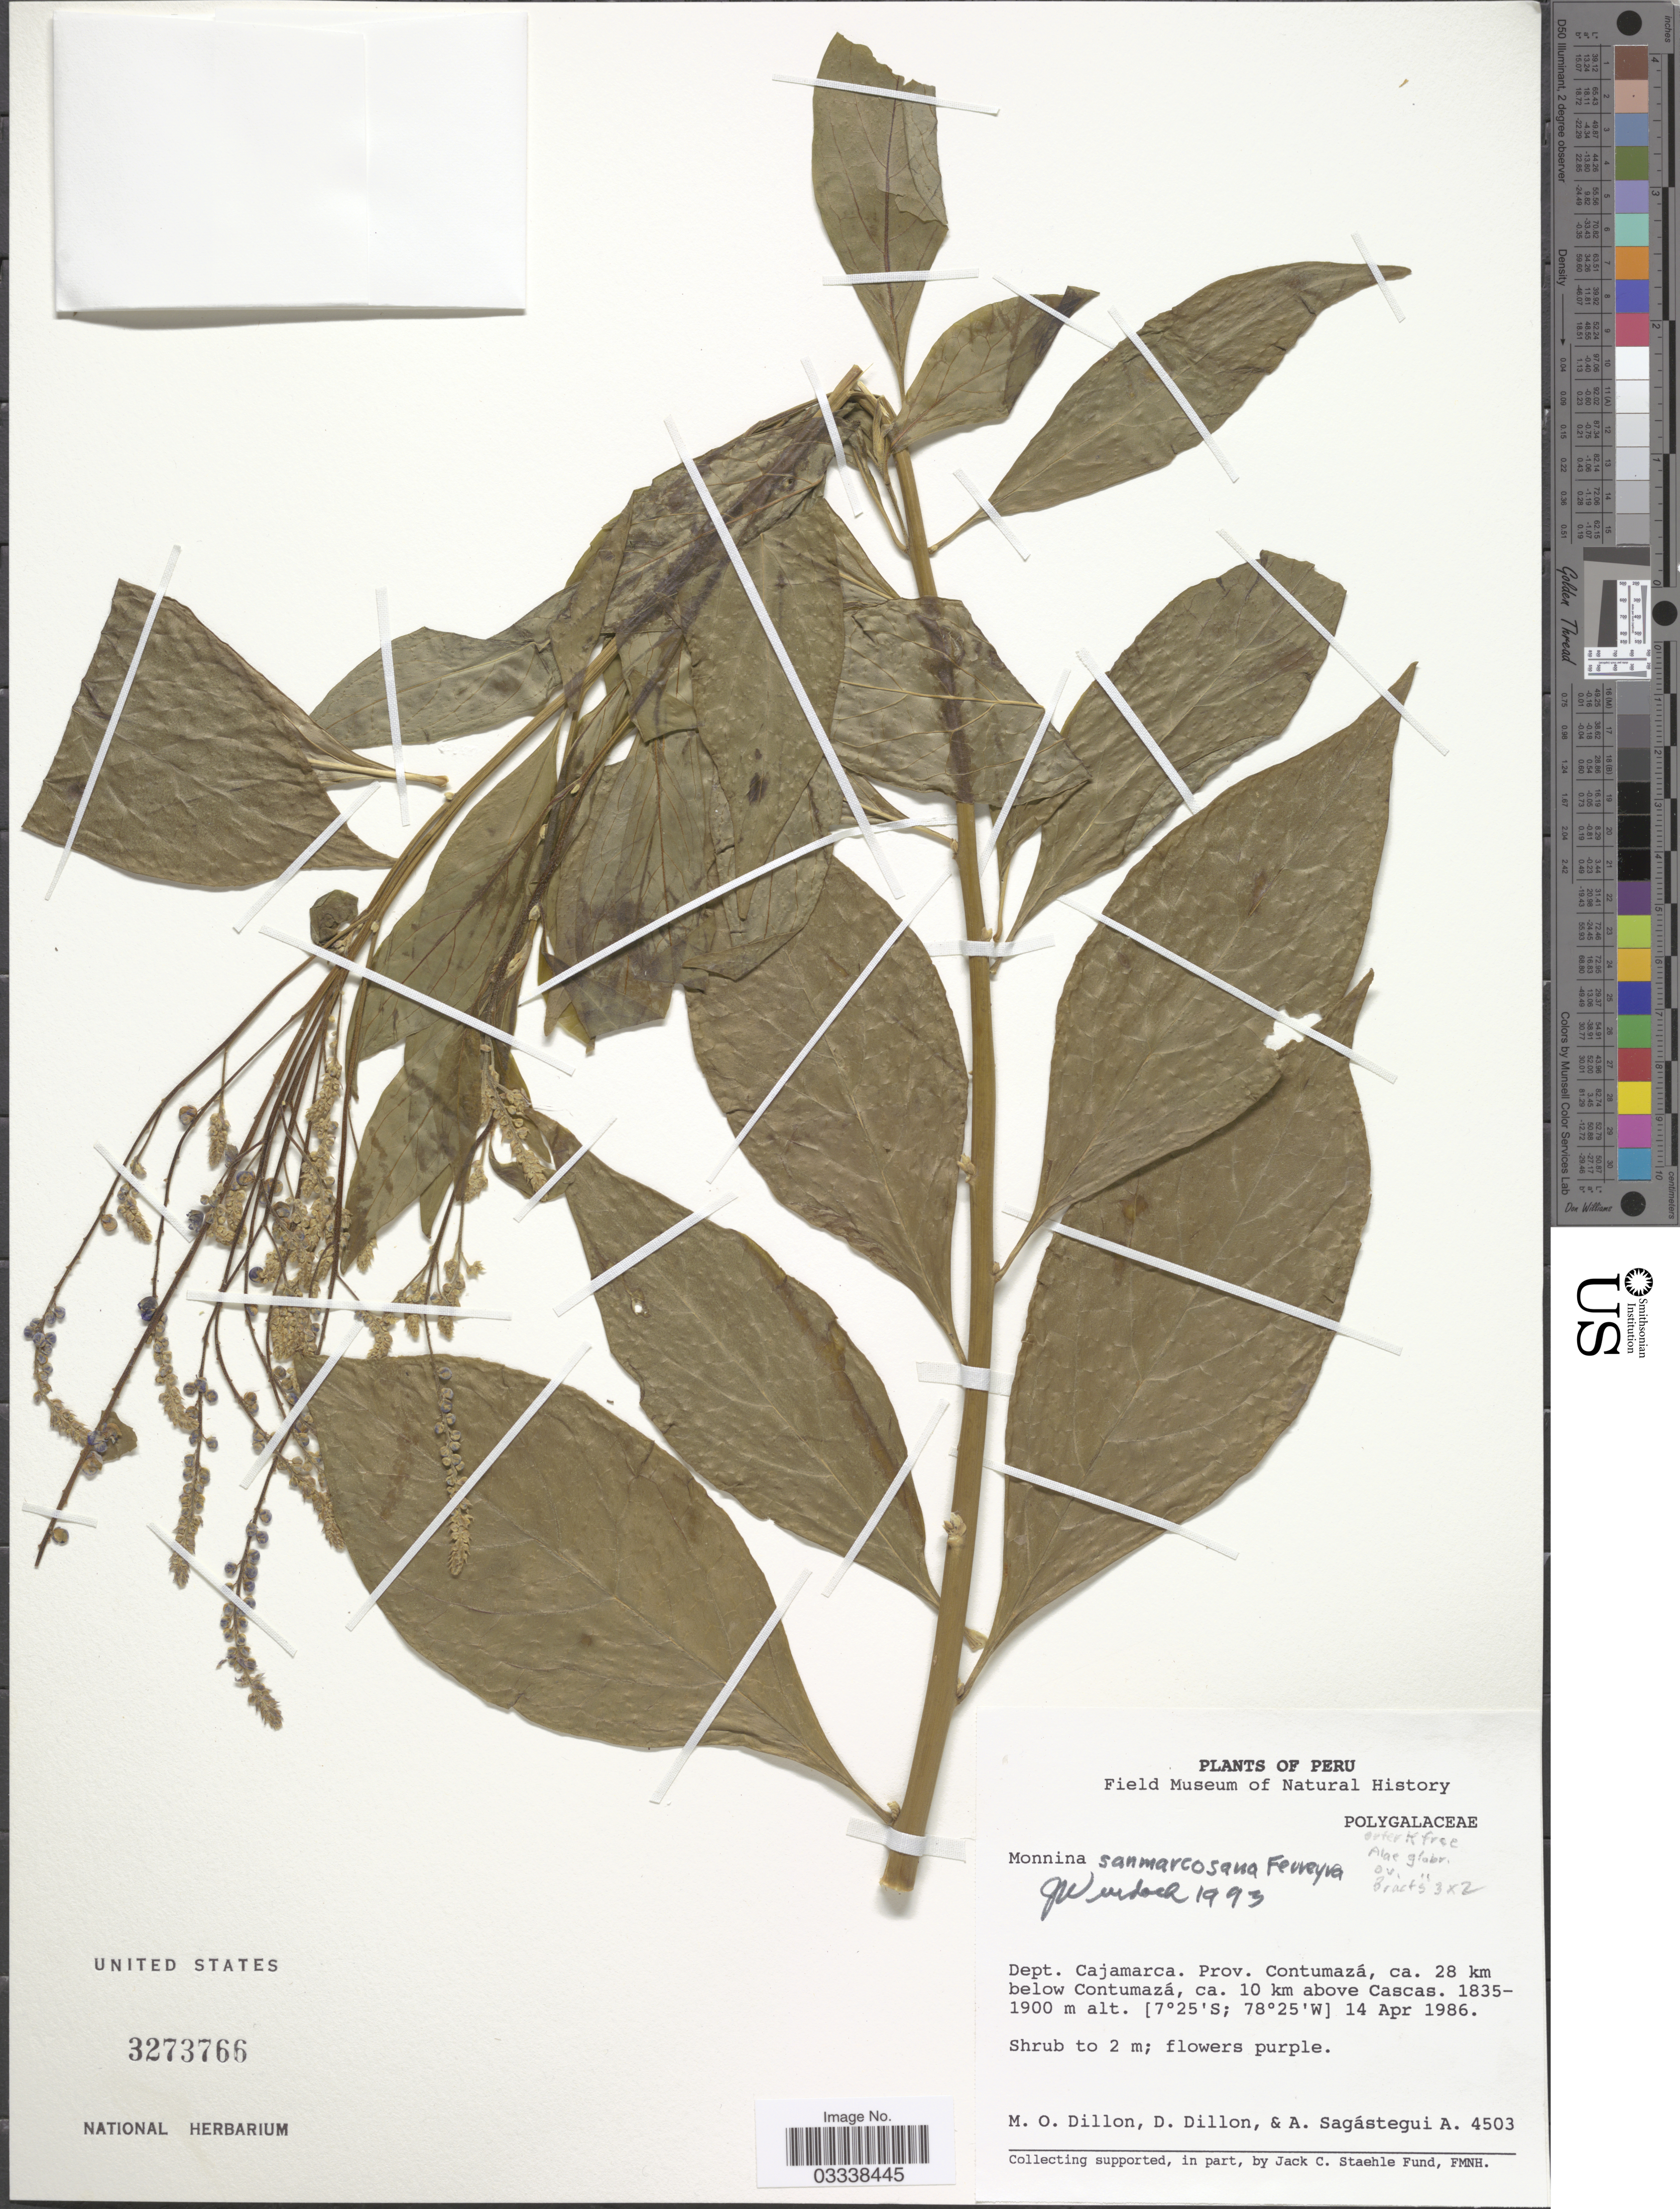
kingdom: Plantae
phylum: Tracheophyta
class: Magnoliopsida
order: Fabales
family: Polygalaceae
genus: Monnina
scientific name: Monnina sanmarcosana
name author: Ferreyra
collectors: M. O. Dillon, D. Dillon & A. Sagástegui A.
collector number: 4503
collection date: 1986-04-14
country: Peru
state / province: Cajamarca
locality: Dept. Cajamarca. Prov. Contumazá, ca. 28 km below Contumazá ca. 10 km above Cascas.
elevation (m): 1835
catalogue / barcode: US 3273766